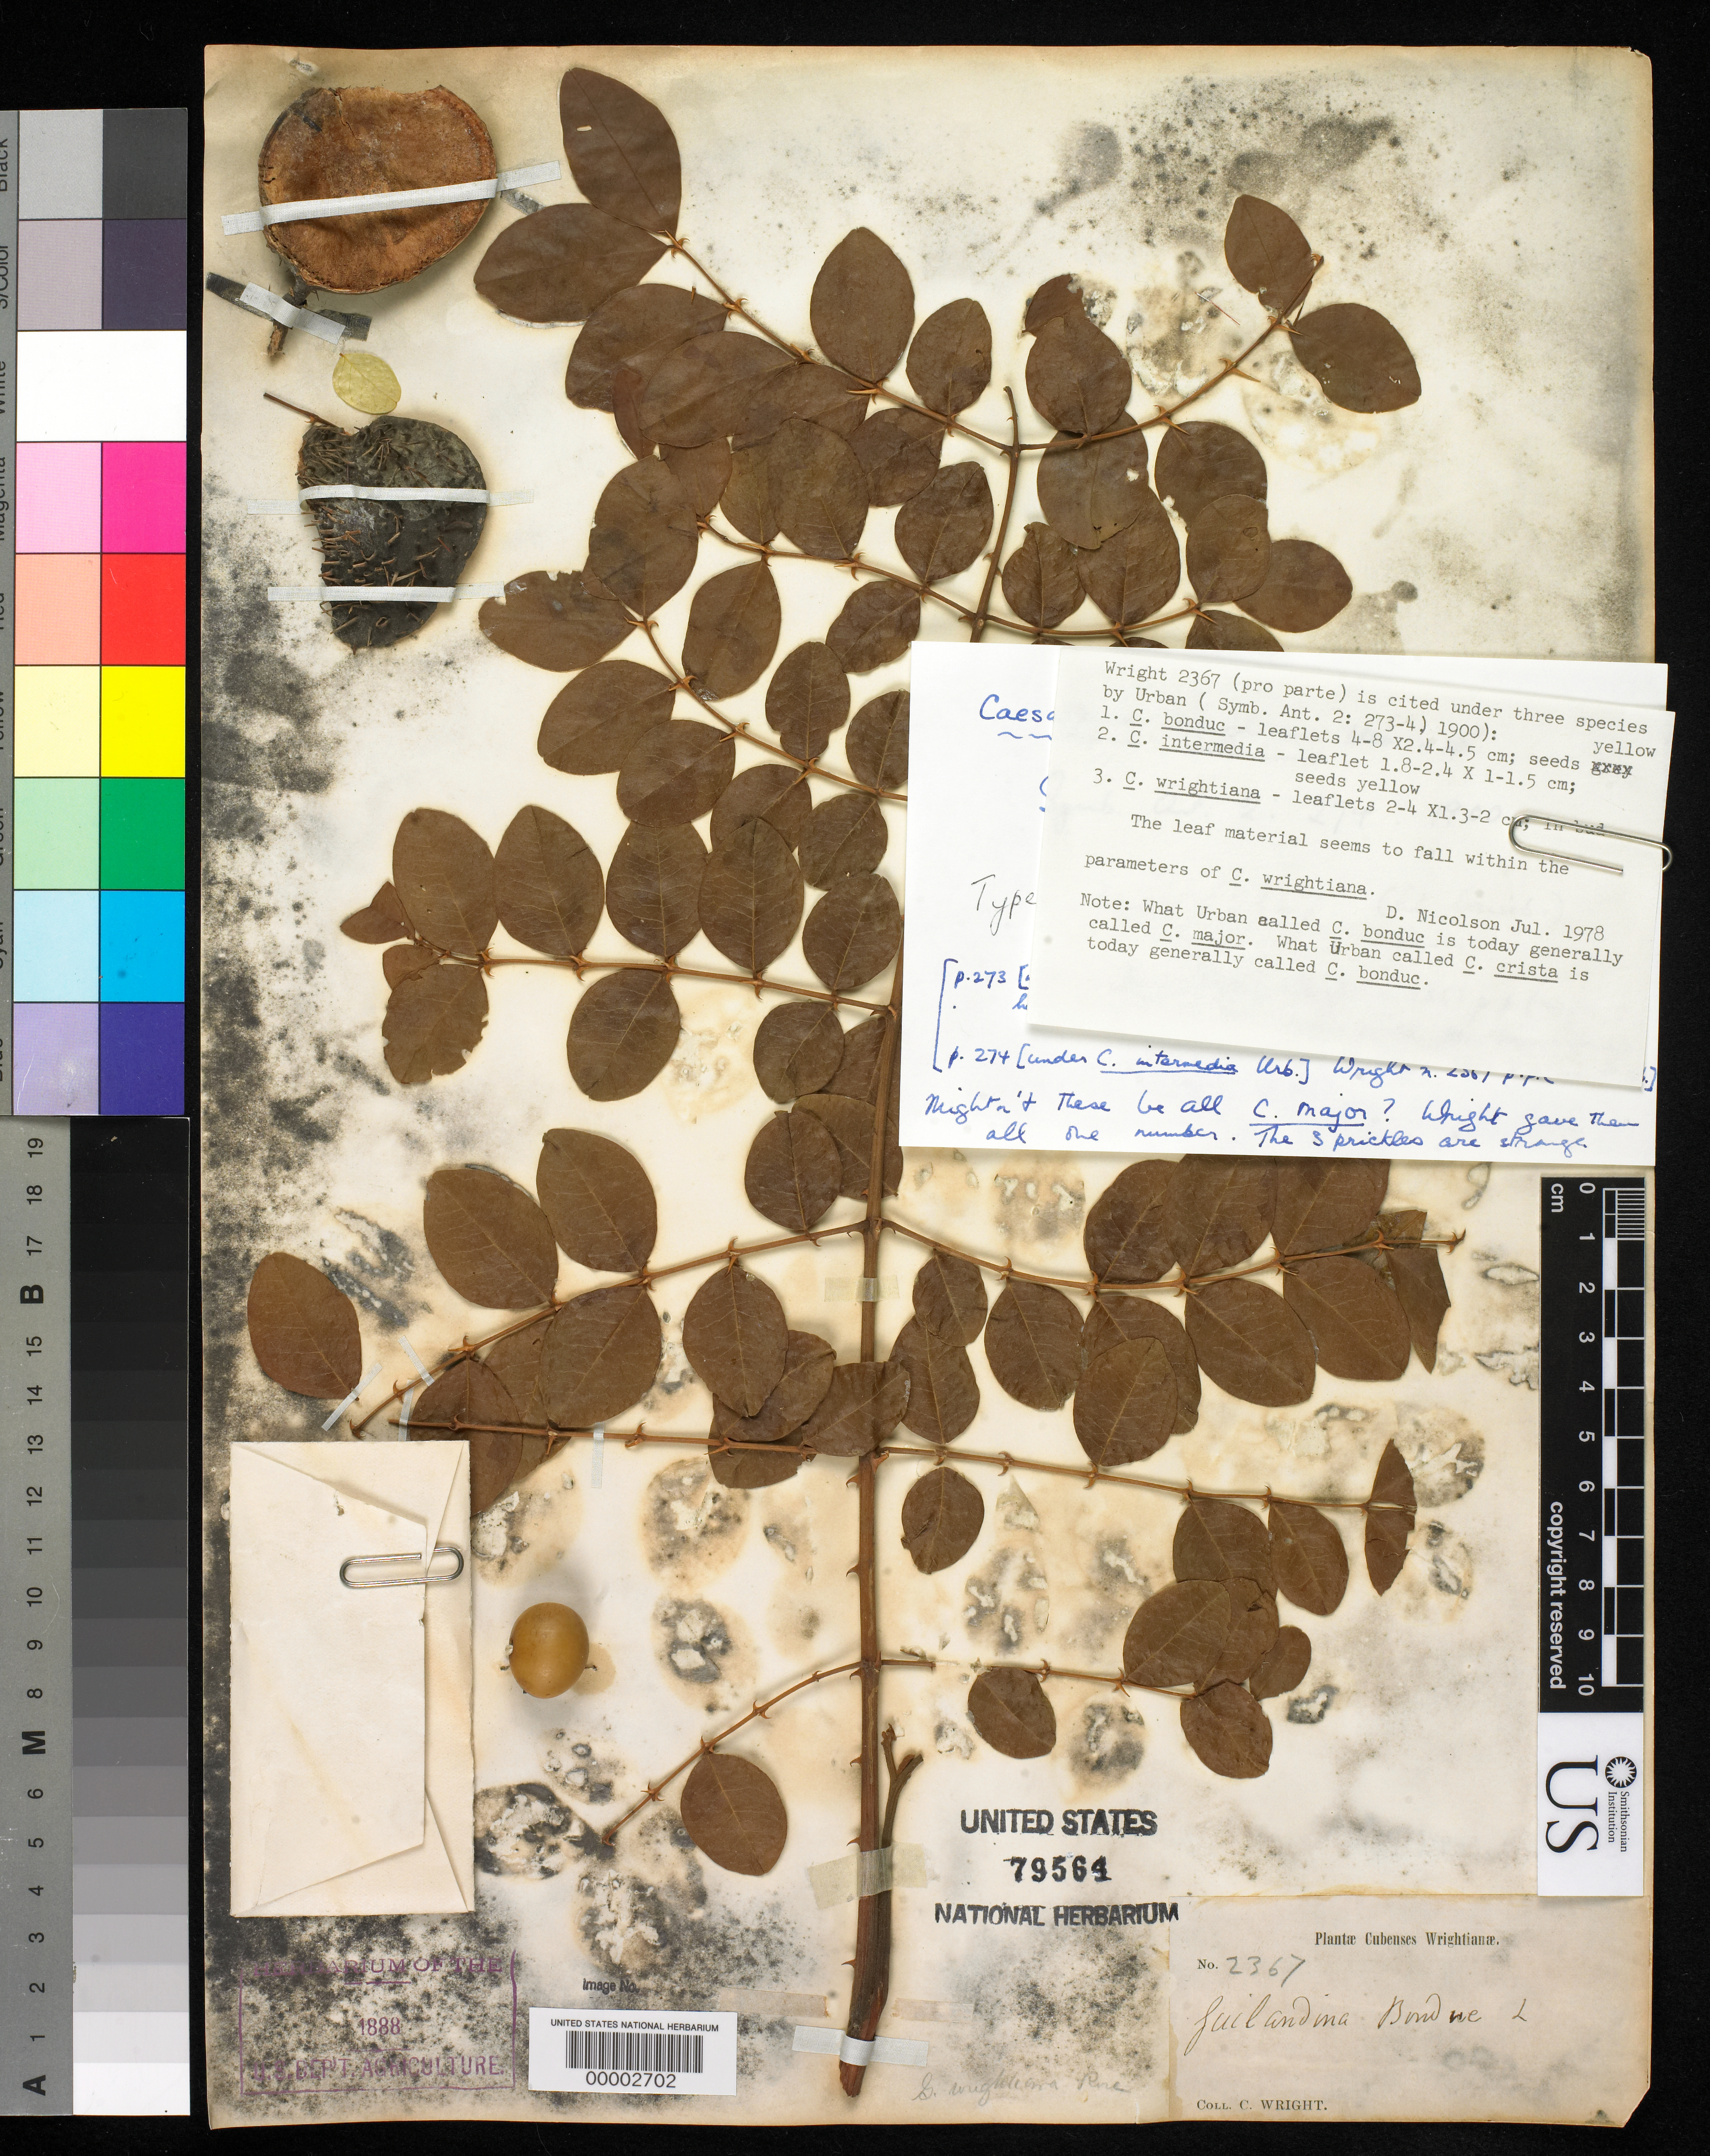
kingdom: Plantae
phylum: Tracheophyta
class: Magnoliopsida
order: Fabales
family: Fabaceae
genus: Caesalpinia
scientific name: Caesalpinia wrightiana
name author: Urb.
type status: Isosyntype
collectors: C. Wright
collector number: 2367 p.p.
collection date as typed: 1860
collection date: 1860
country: Cuba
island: Greater Antilles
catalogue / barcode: US 79564